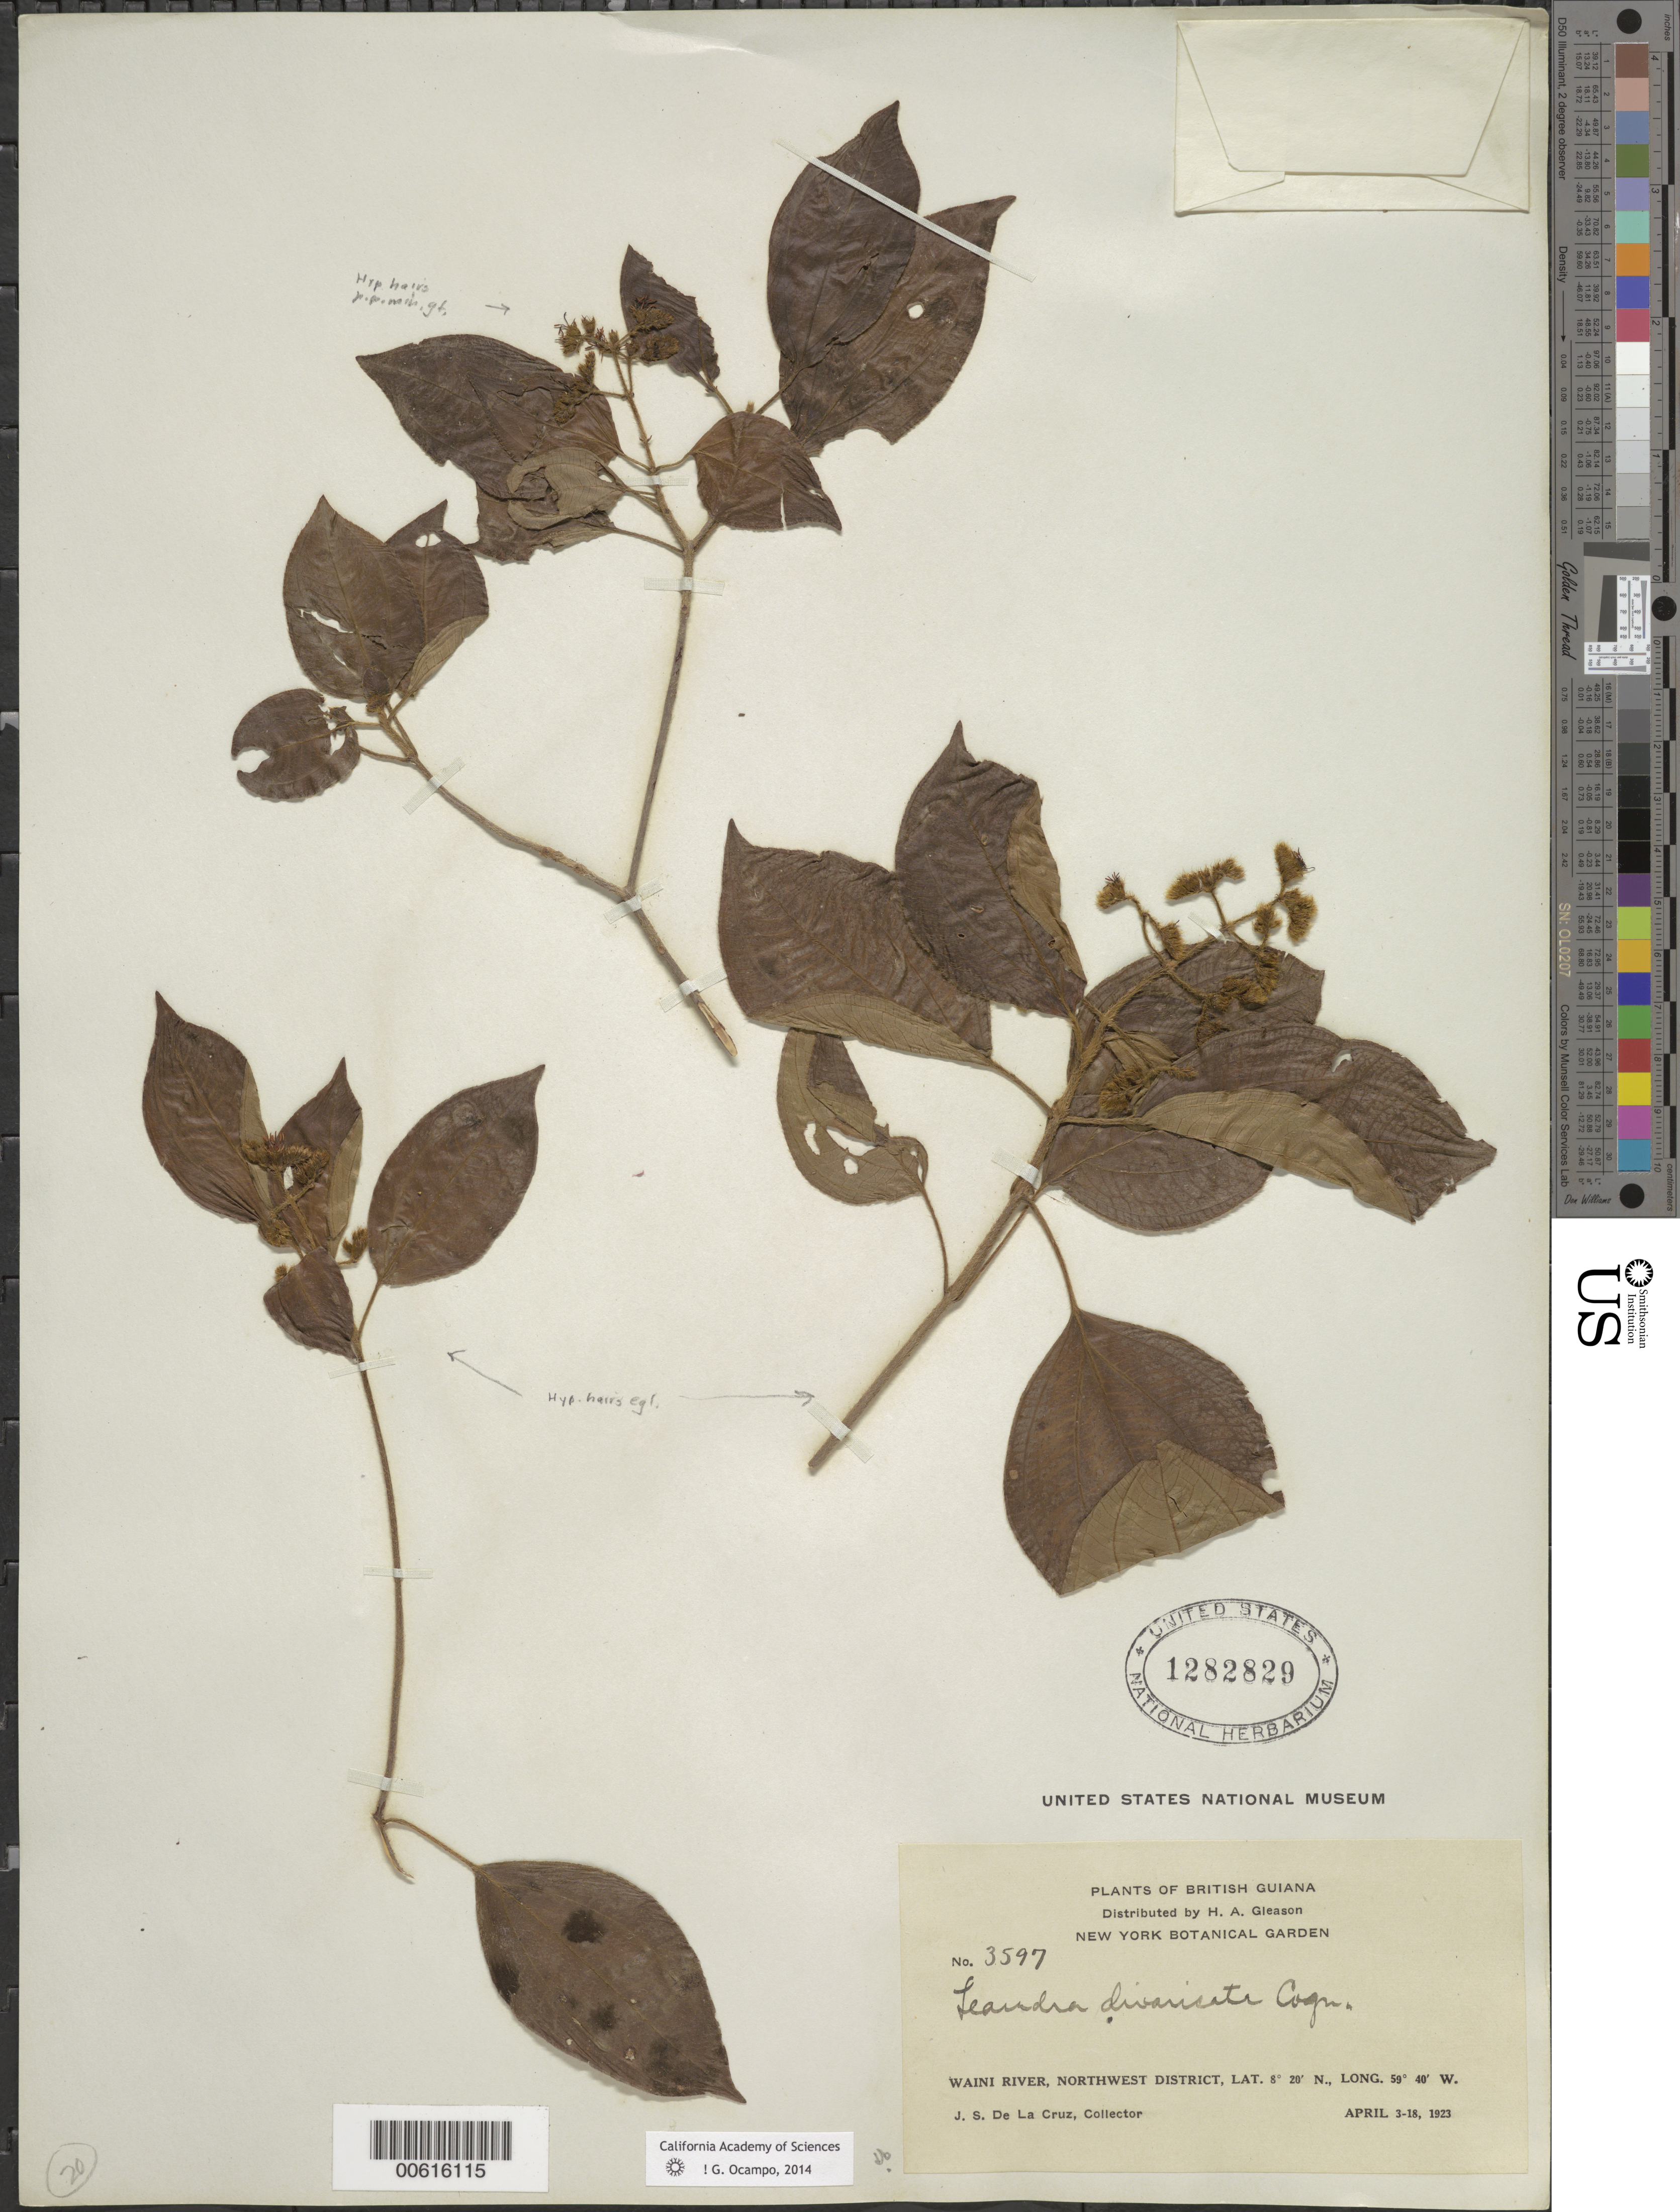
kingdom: Plantae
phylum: Tracheophyta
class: Magnoliopsida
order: Myrtales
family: Melastomataceae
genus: Leandra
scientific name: Leandra divaricata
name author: (Naudin) Cogn.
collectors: J. S. de la Cruz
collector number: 3597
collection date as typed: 3-Apr-23 to 18-Apr-23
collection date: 1923-04-03/1923-04-18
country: Guyana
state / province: Barima-Waini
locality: Waini R., NW District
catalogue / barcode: US 1282829